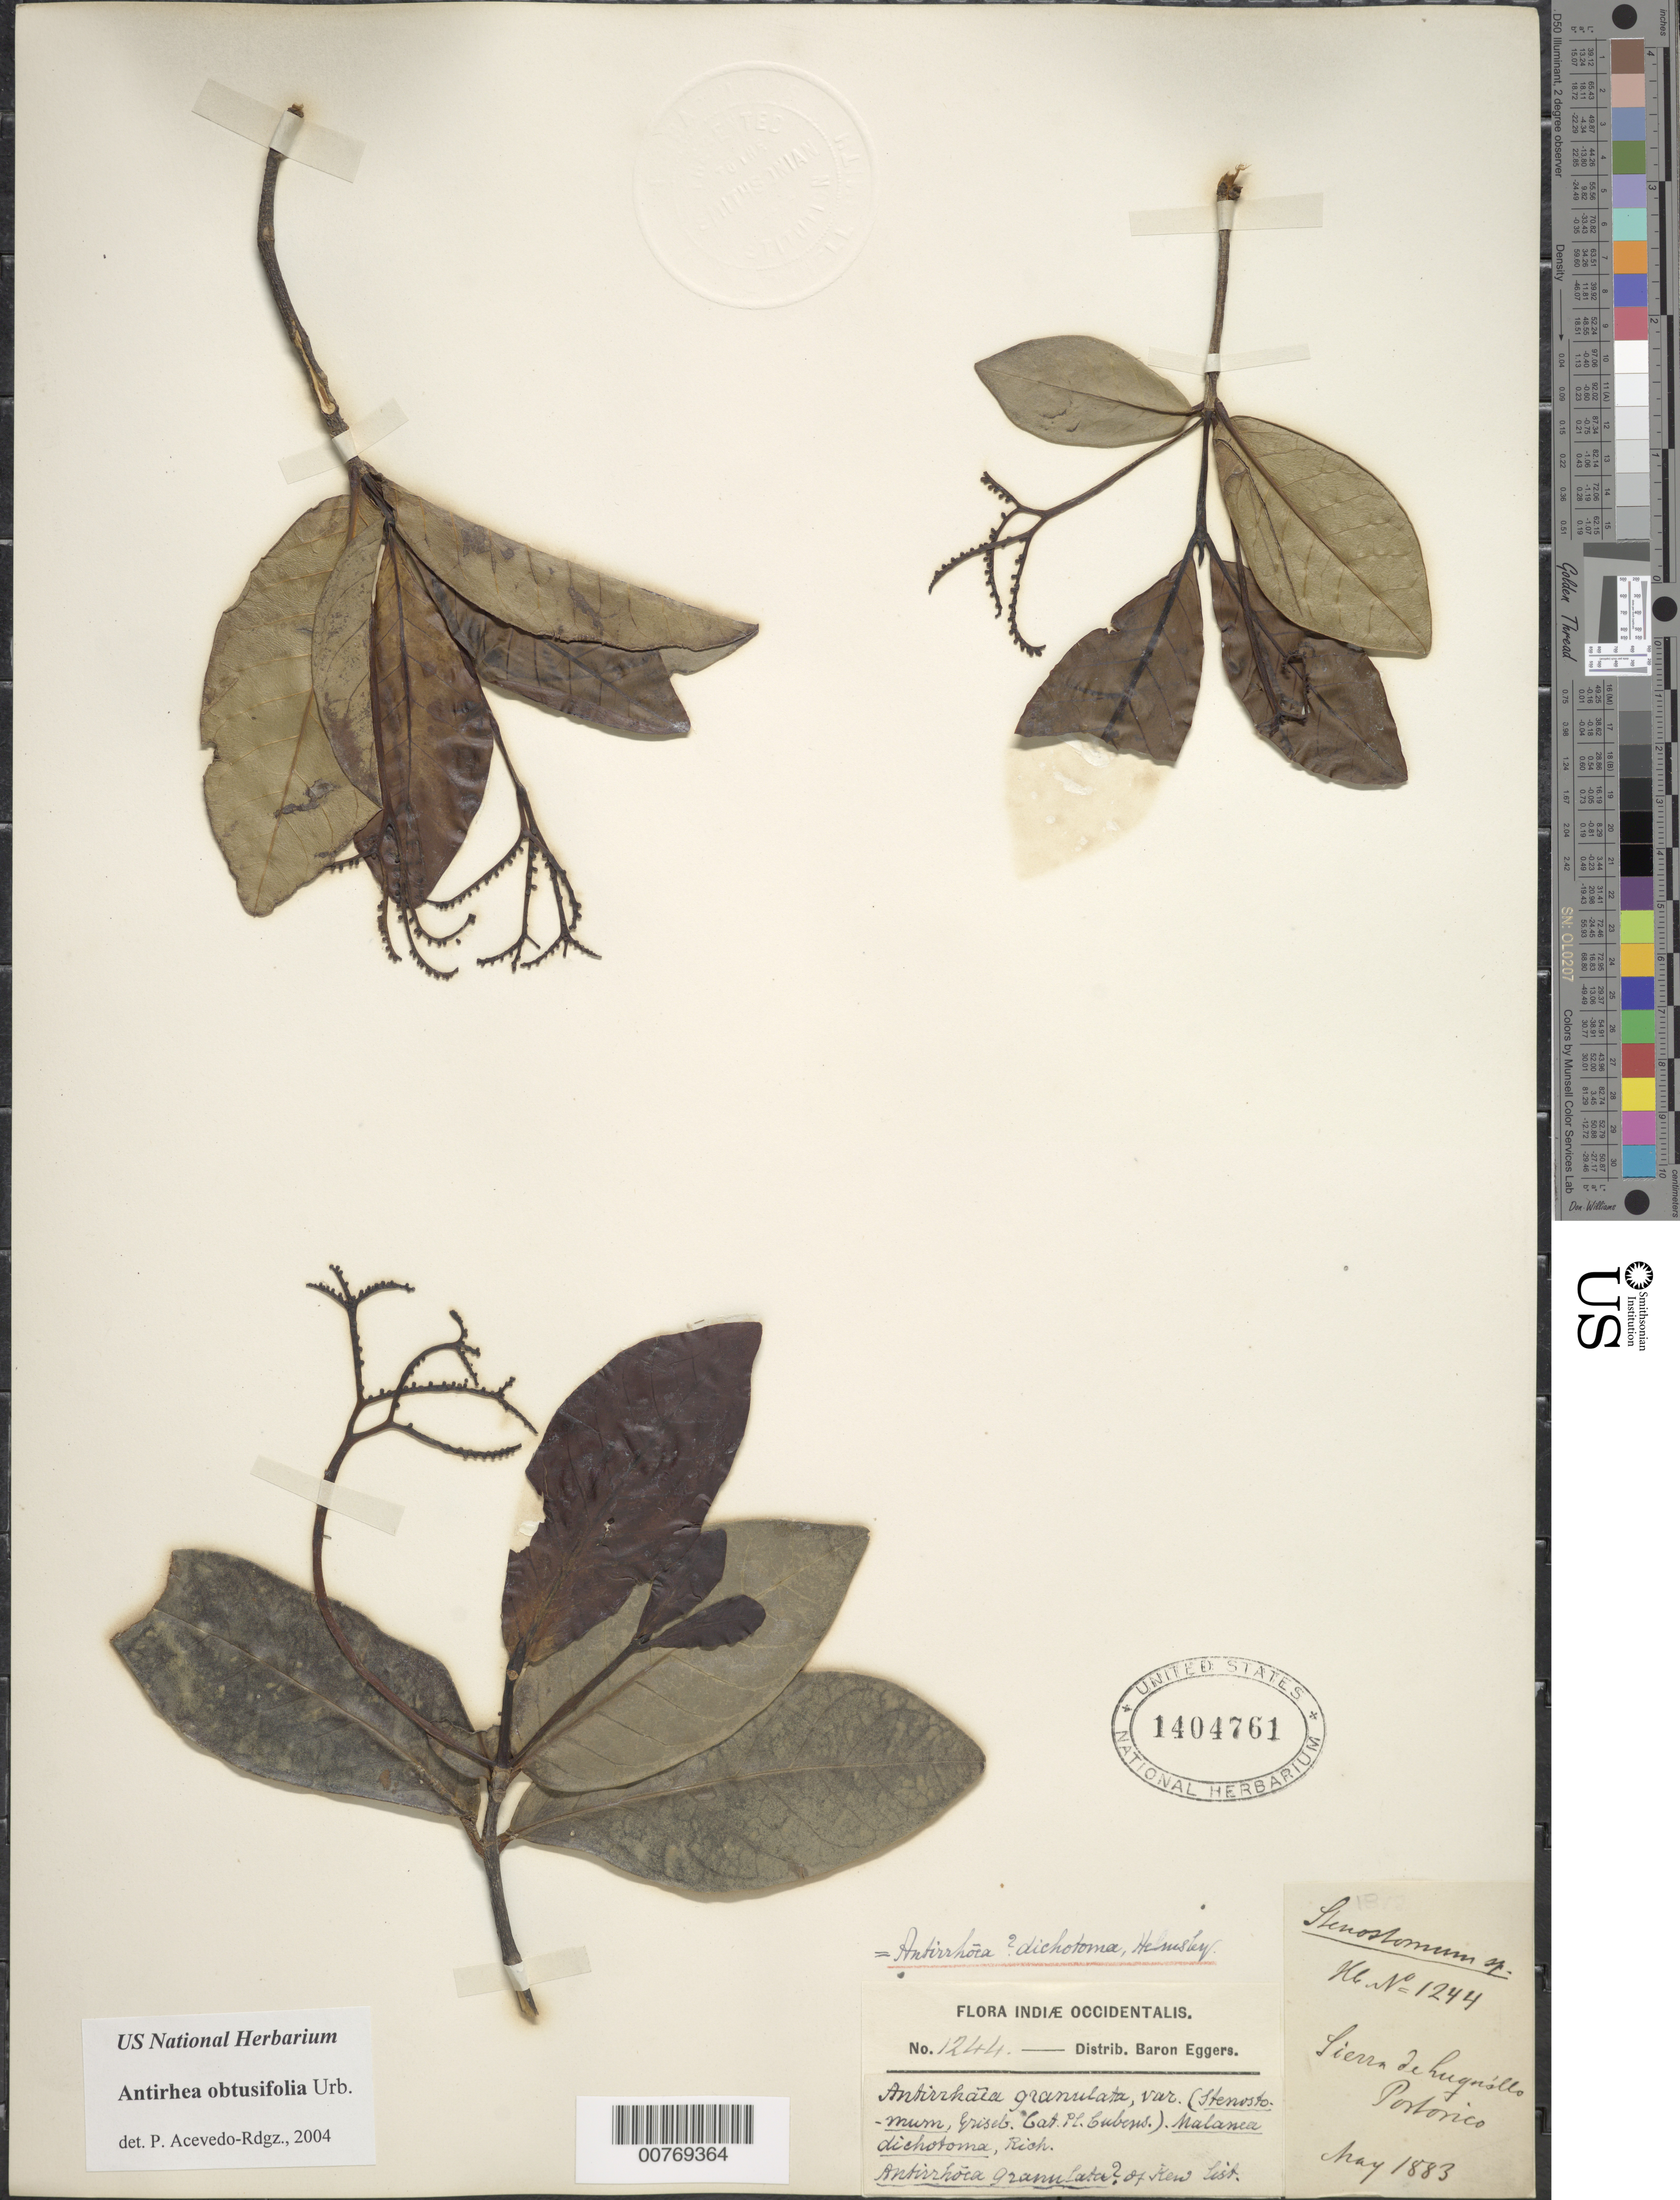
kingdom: Plantae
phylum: Tracheophyta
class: Magnoliopsida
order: Gentianales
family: Rubiaceae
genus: Stenostomum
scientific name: Stenostomum granulatum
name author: Griseb.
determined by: Acevedo-Rodríguez, P., (BOT), Smithsonian Institution - National Museum of Natural History (UNITED STATES)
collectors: H. F. A. von Eggers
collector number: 1244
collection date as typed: May 1883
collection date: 1883-05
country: Puerto Rico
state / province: Luquillo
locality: Sierra de Luquillo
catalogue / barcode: US 1404761